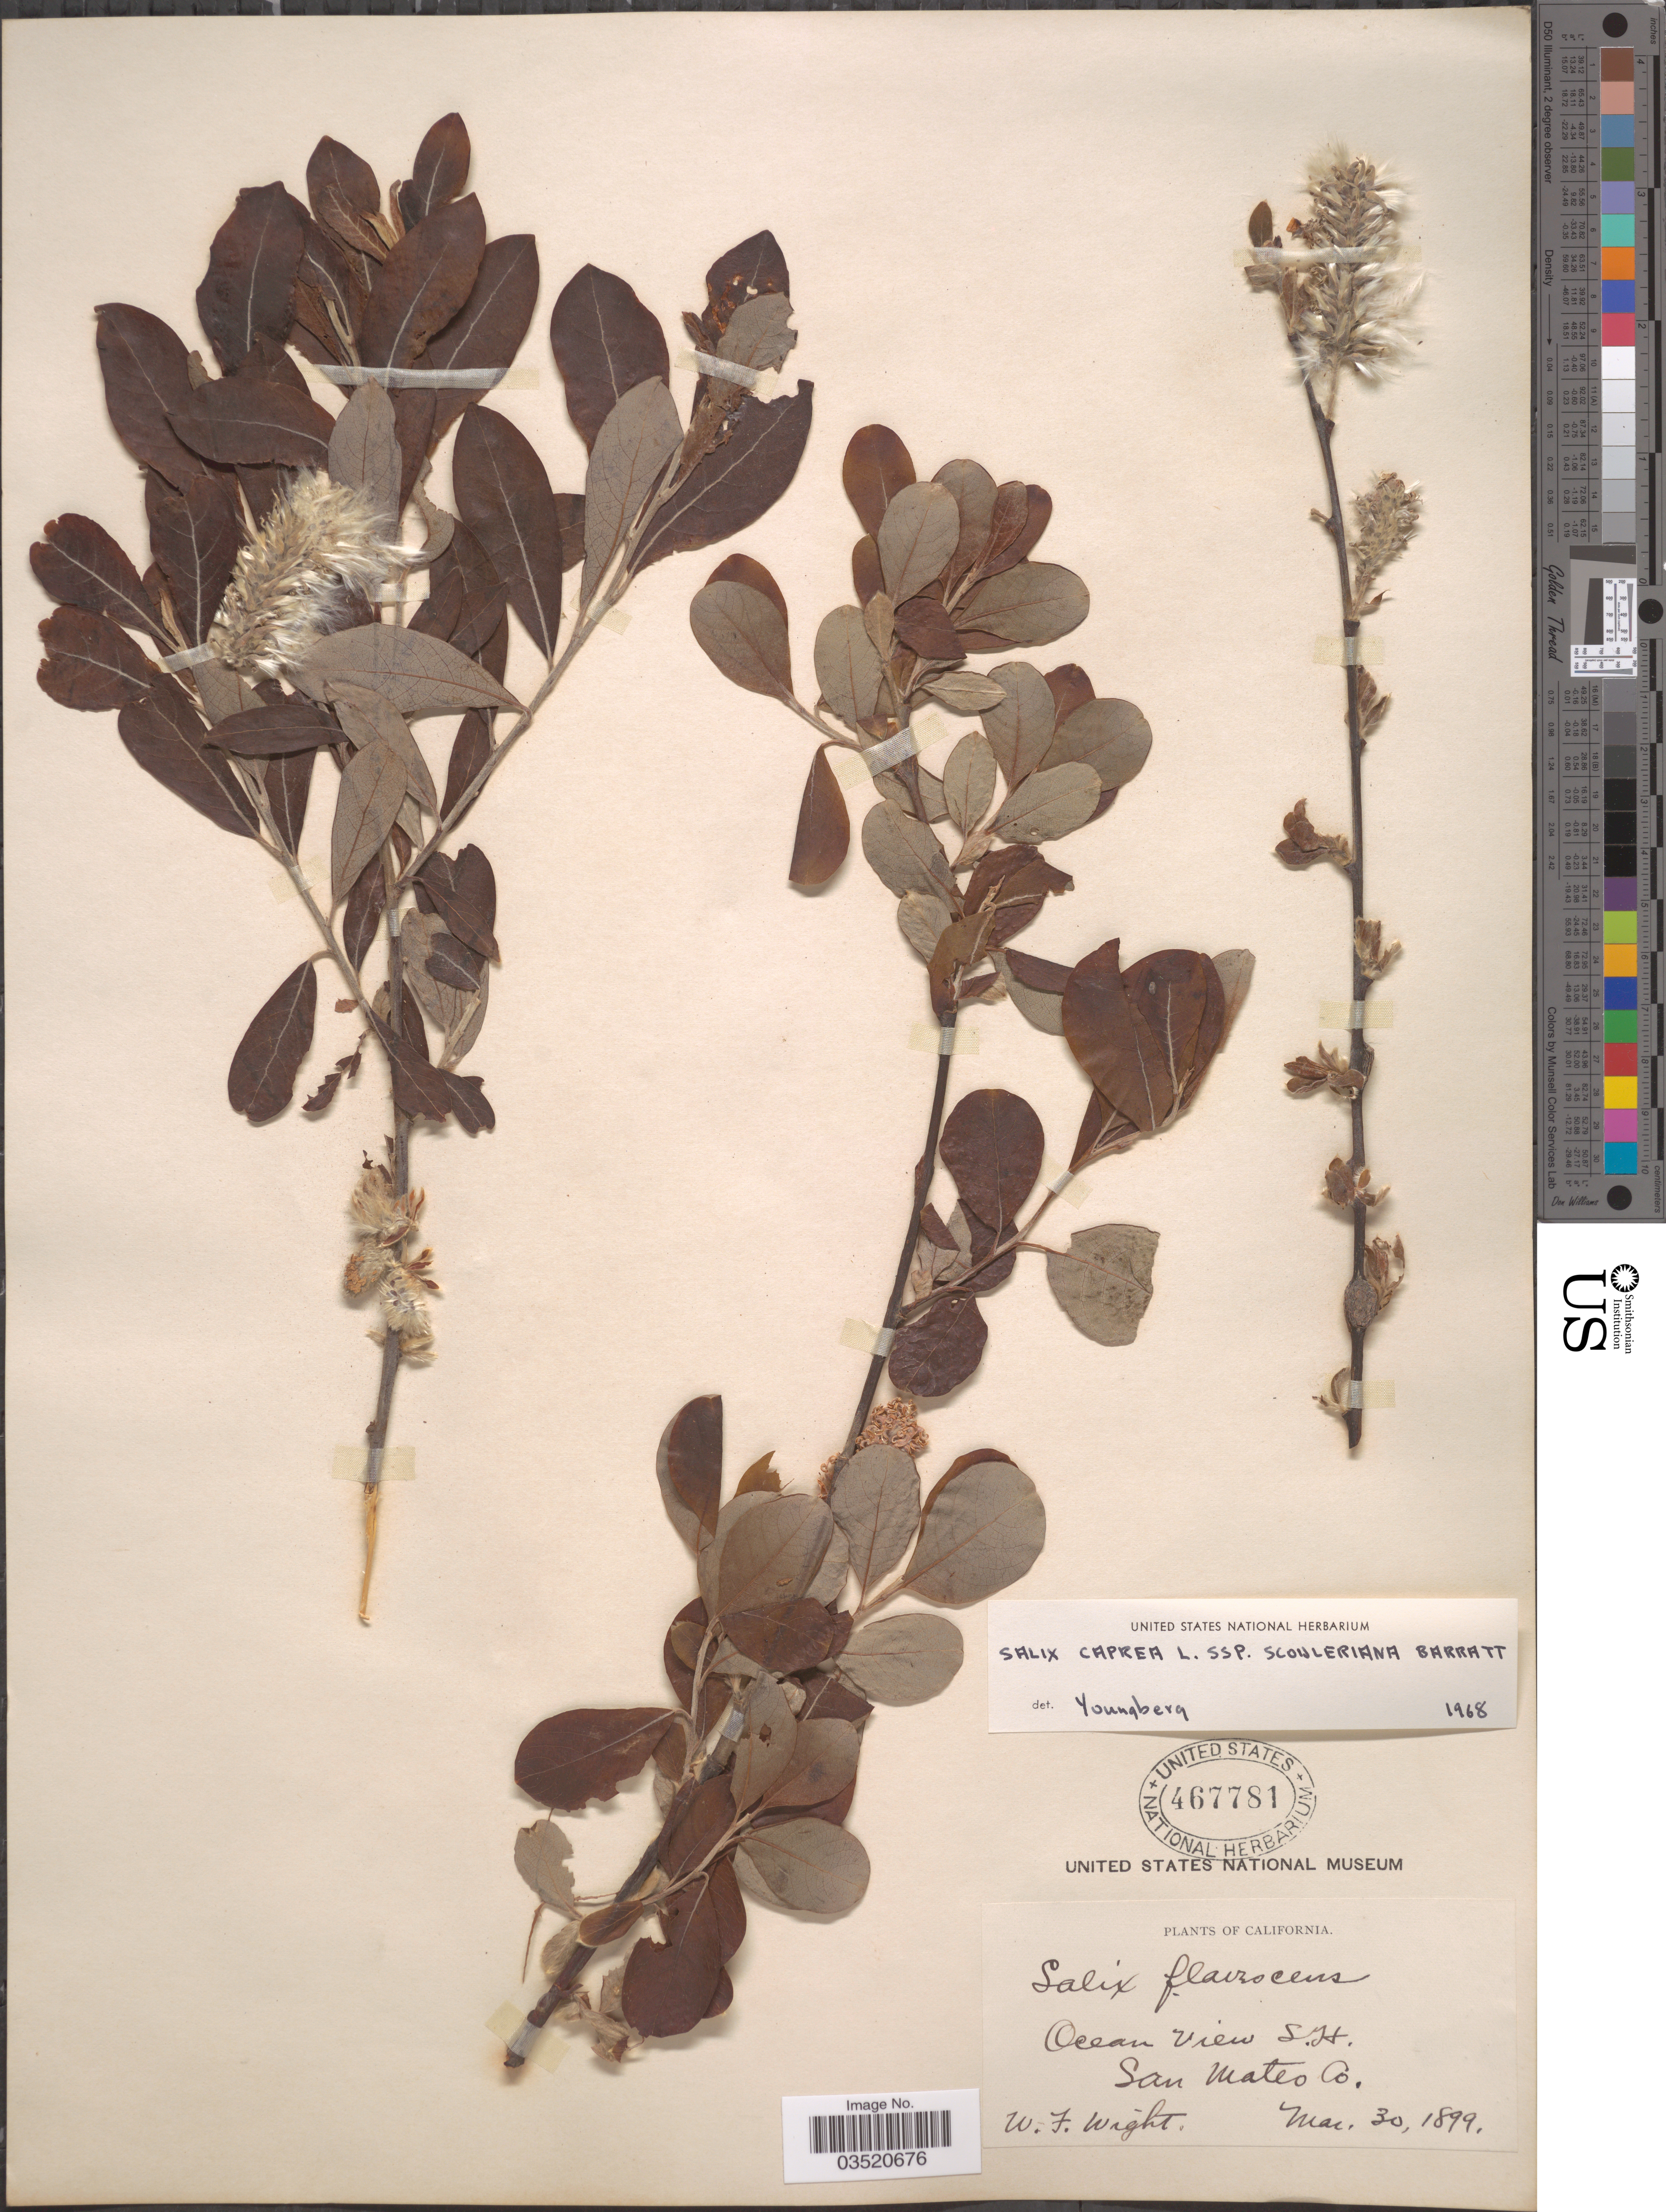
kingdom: Plantae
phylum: Tracheophyta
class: Magnoliopsida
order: Malpighiales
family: Salicaceae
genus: Salix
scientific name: Salix scouleriana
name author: Barratt ex Hook.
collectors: W. F. Wright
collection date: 1899-03-30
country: United States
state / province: California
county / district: San Mateo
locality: Ocean View S.H. San Mateo Co.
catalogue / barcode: US 467781